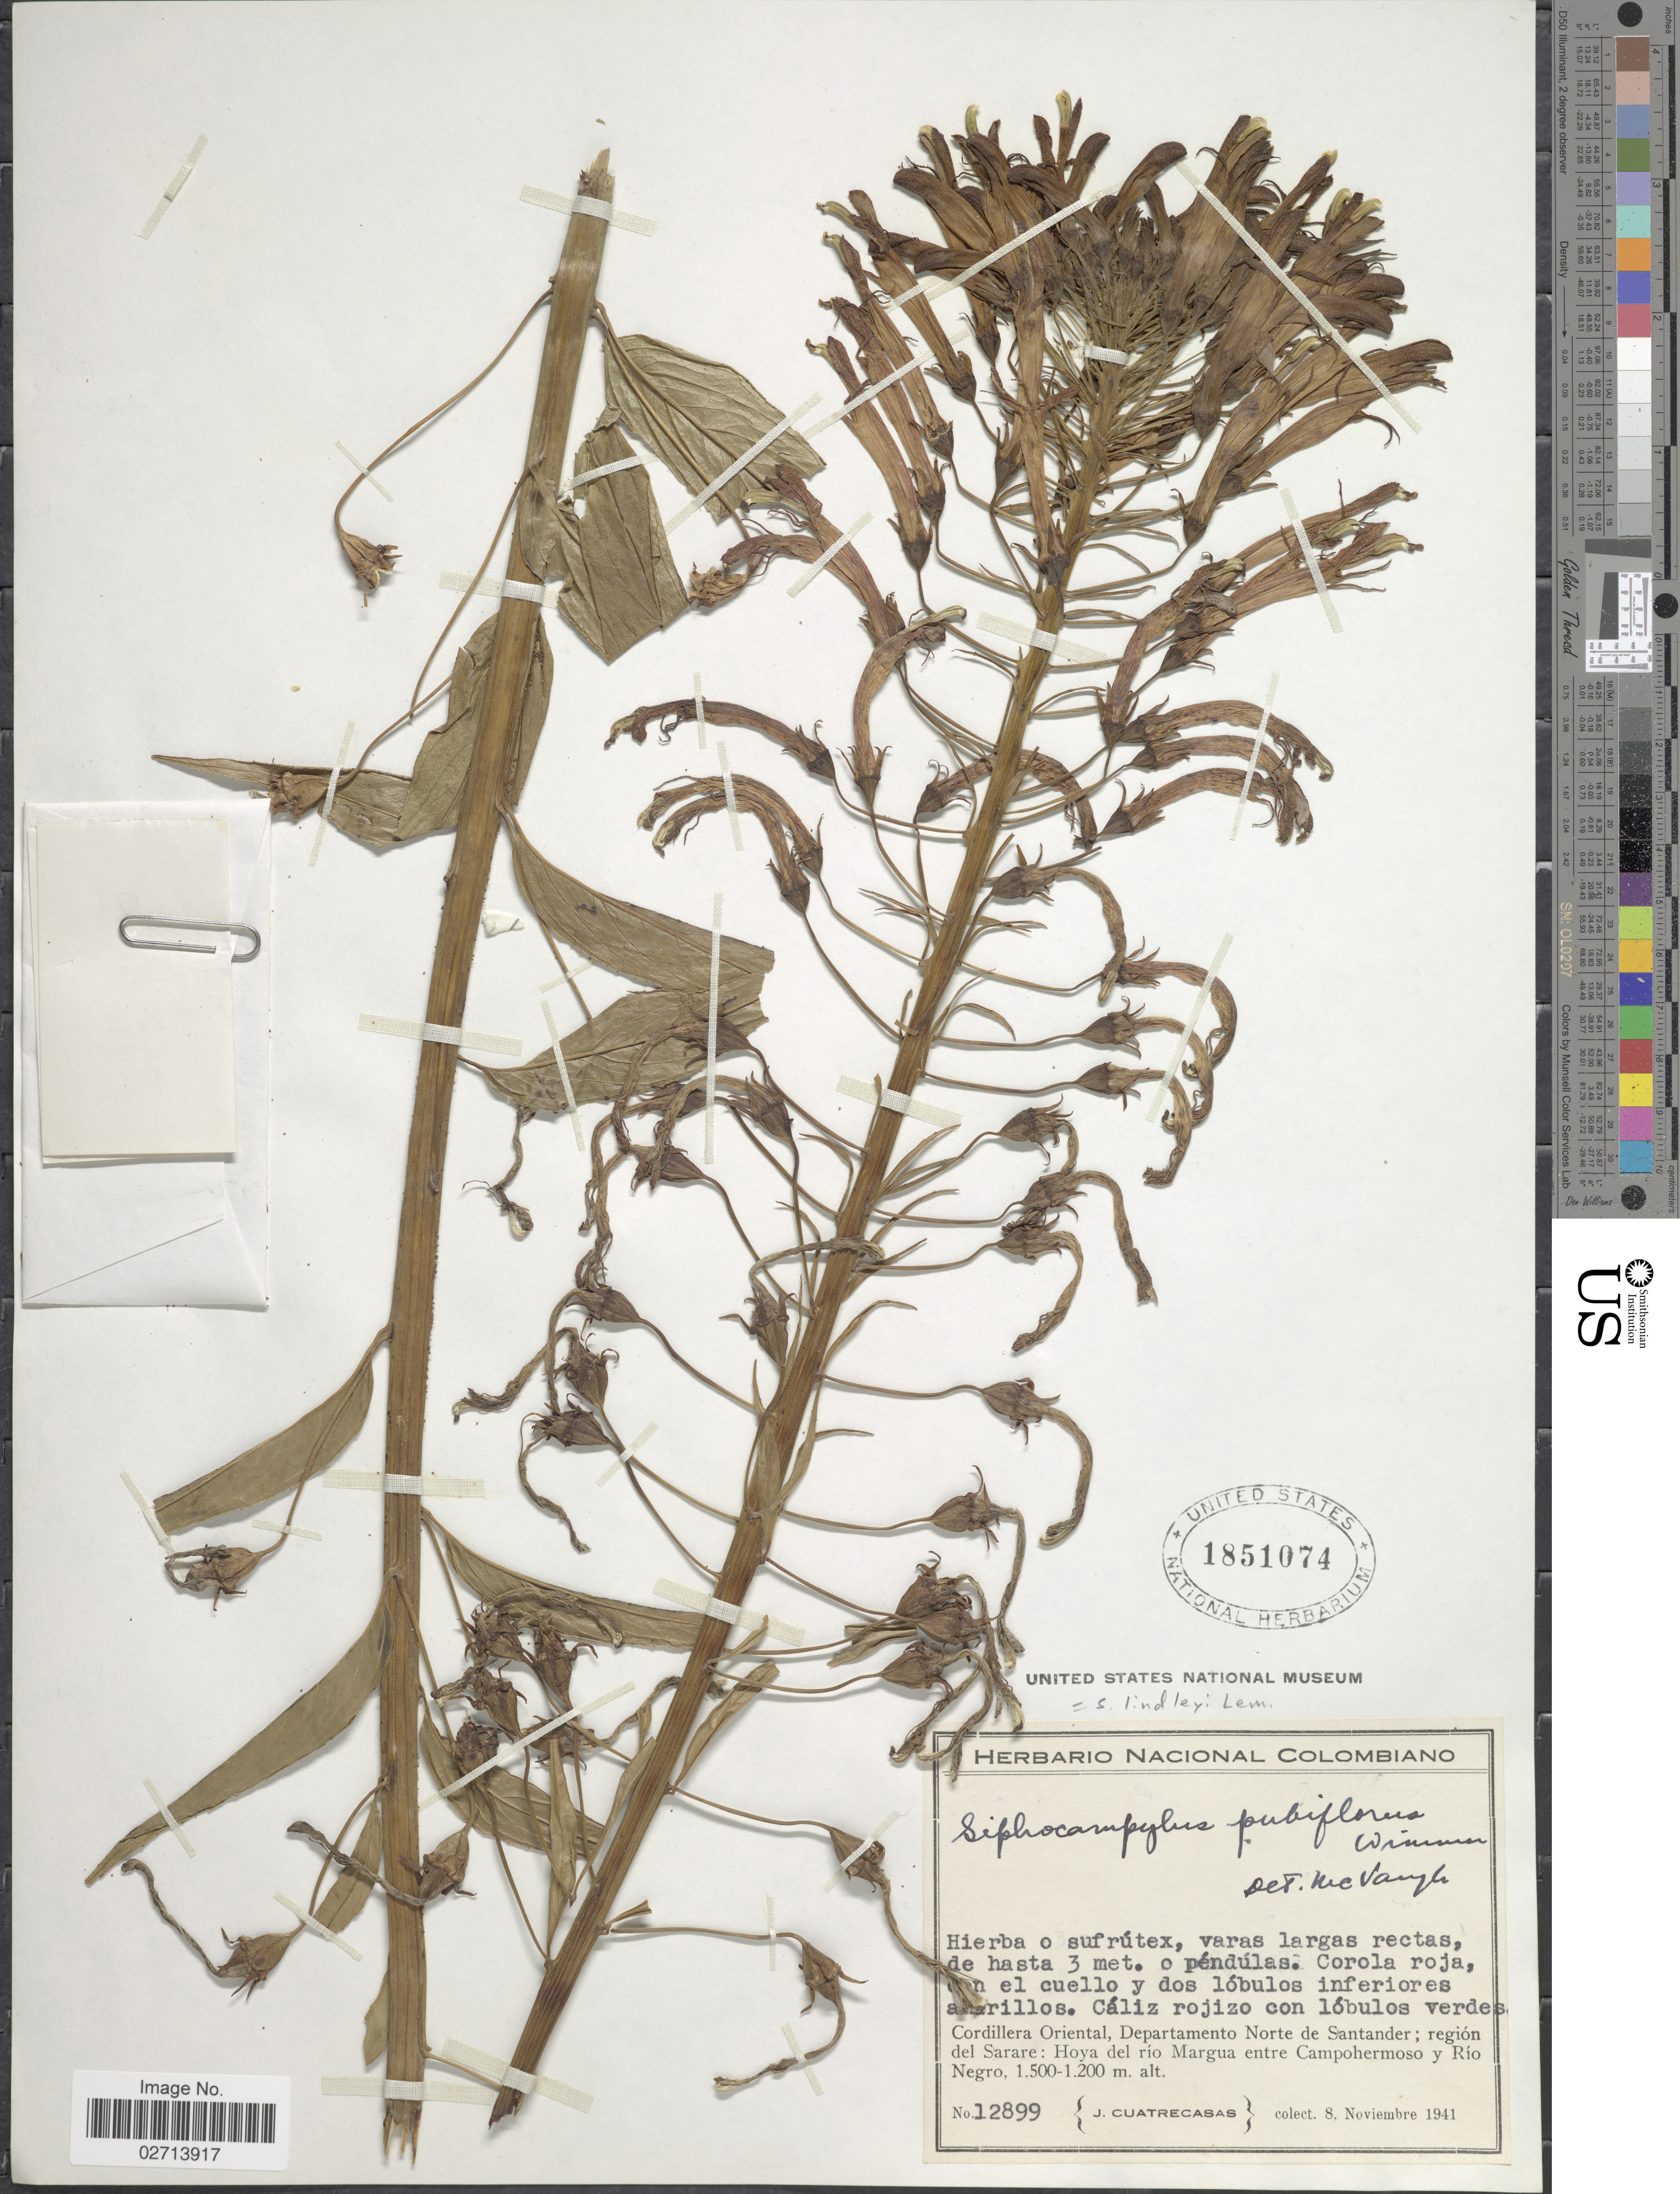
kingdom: Plantae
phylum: Tracheophyta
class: Magnoliopsida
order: Asterales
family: Campanulaceae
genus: Siphocampylus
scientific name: Siphocampylus lindleyi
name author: Lem.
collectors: J. Cuatrecasas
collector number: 12899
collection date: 1941-11-08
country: Colombia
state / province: Norte de Santander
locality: Cordillera Oriental, Departamento Norte de Santander; región del Sarare: Hoya del río Margua entre Campohermosa y Río Negro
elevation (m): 1200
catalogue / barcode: US 1851074